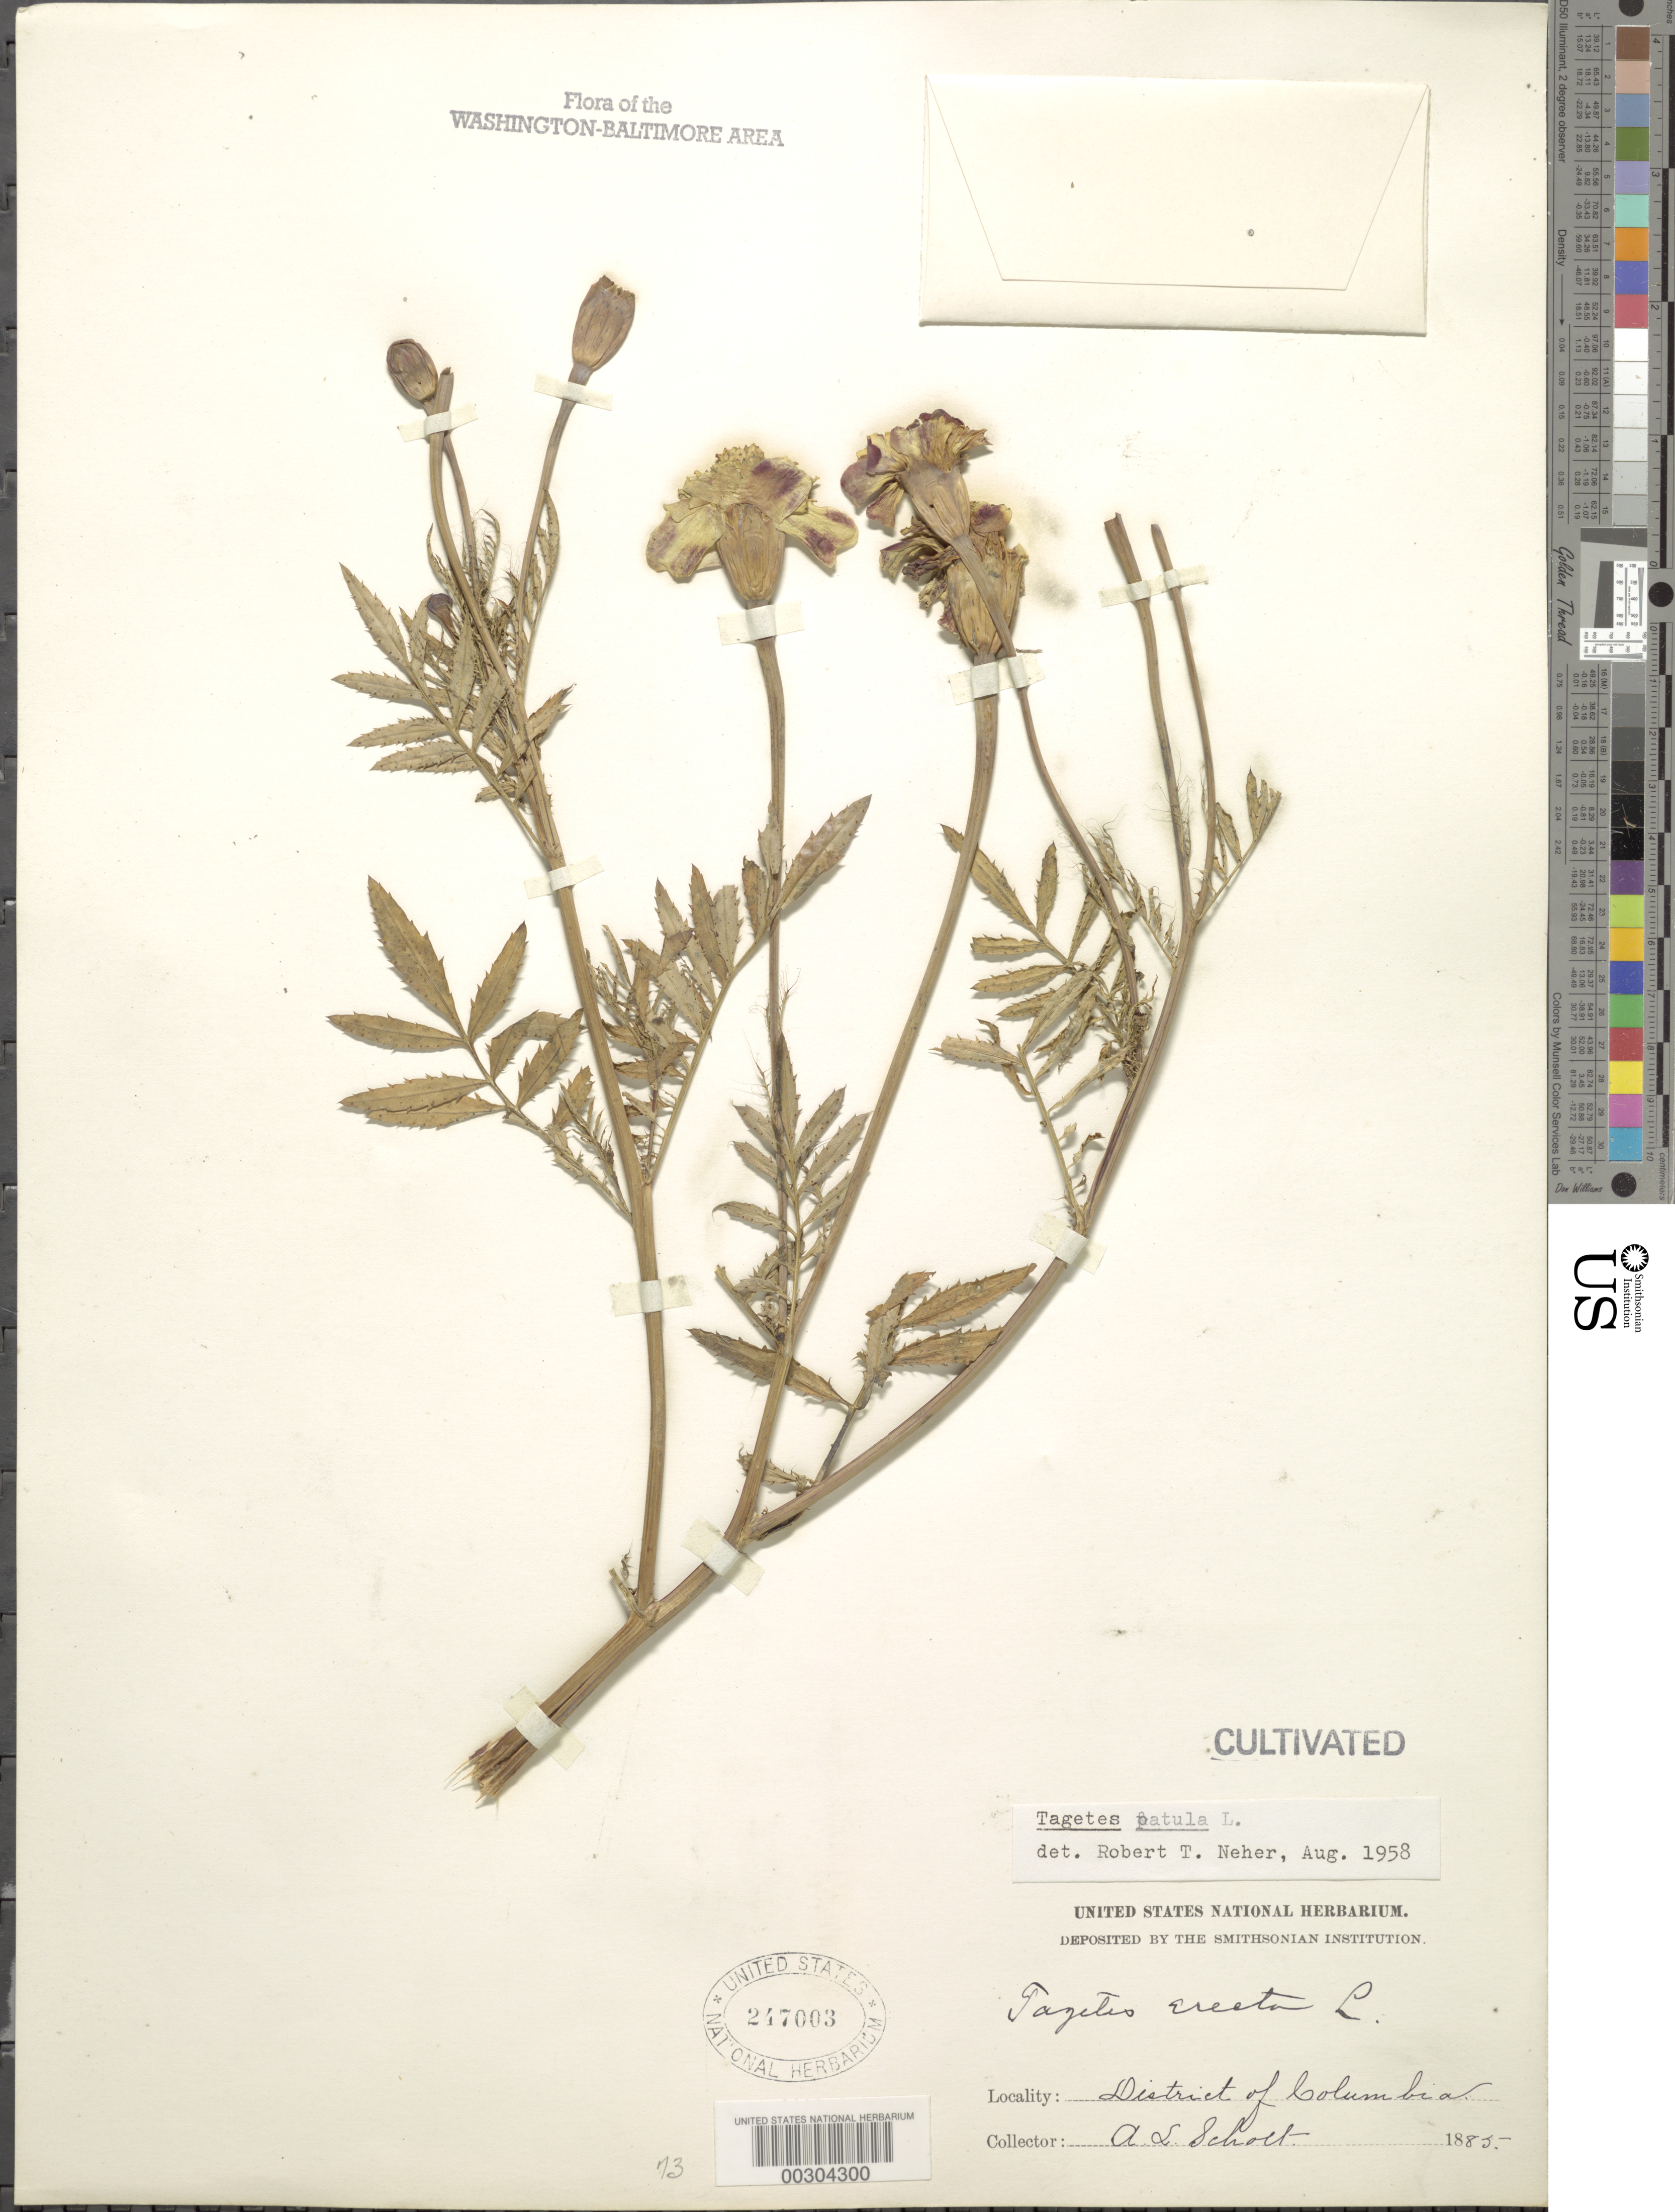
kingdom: Plantae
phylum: Tracheophyta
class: Magnoliopsida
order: Asterales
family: Asteraceae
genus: Tagetes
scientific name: Tagetes patula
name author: L.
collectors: A. L. Schott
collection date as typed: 1885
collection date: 1885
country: United States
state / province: District of Columbia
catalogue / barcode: US 247003